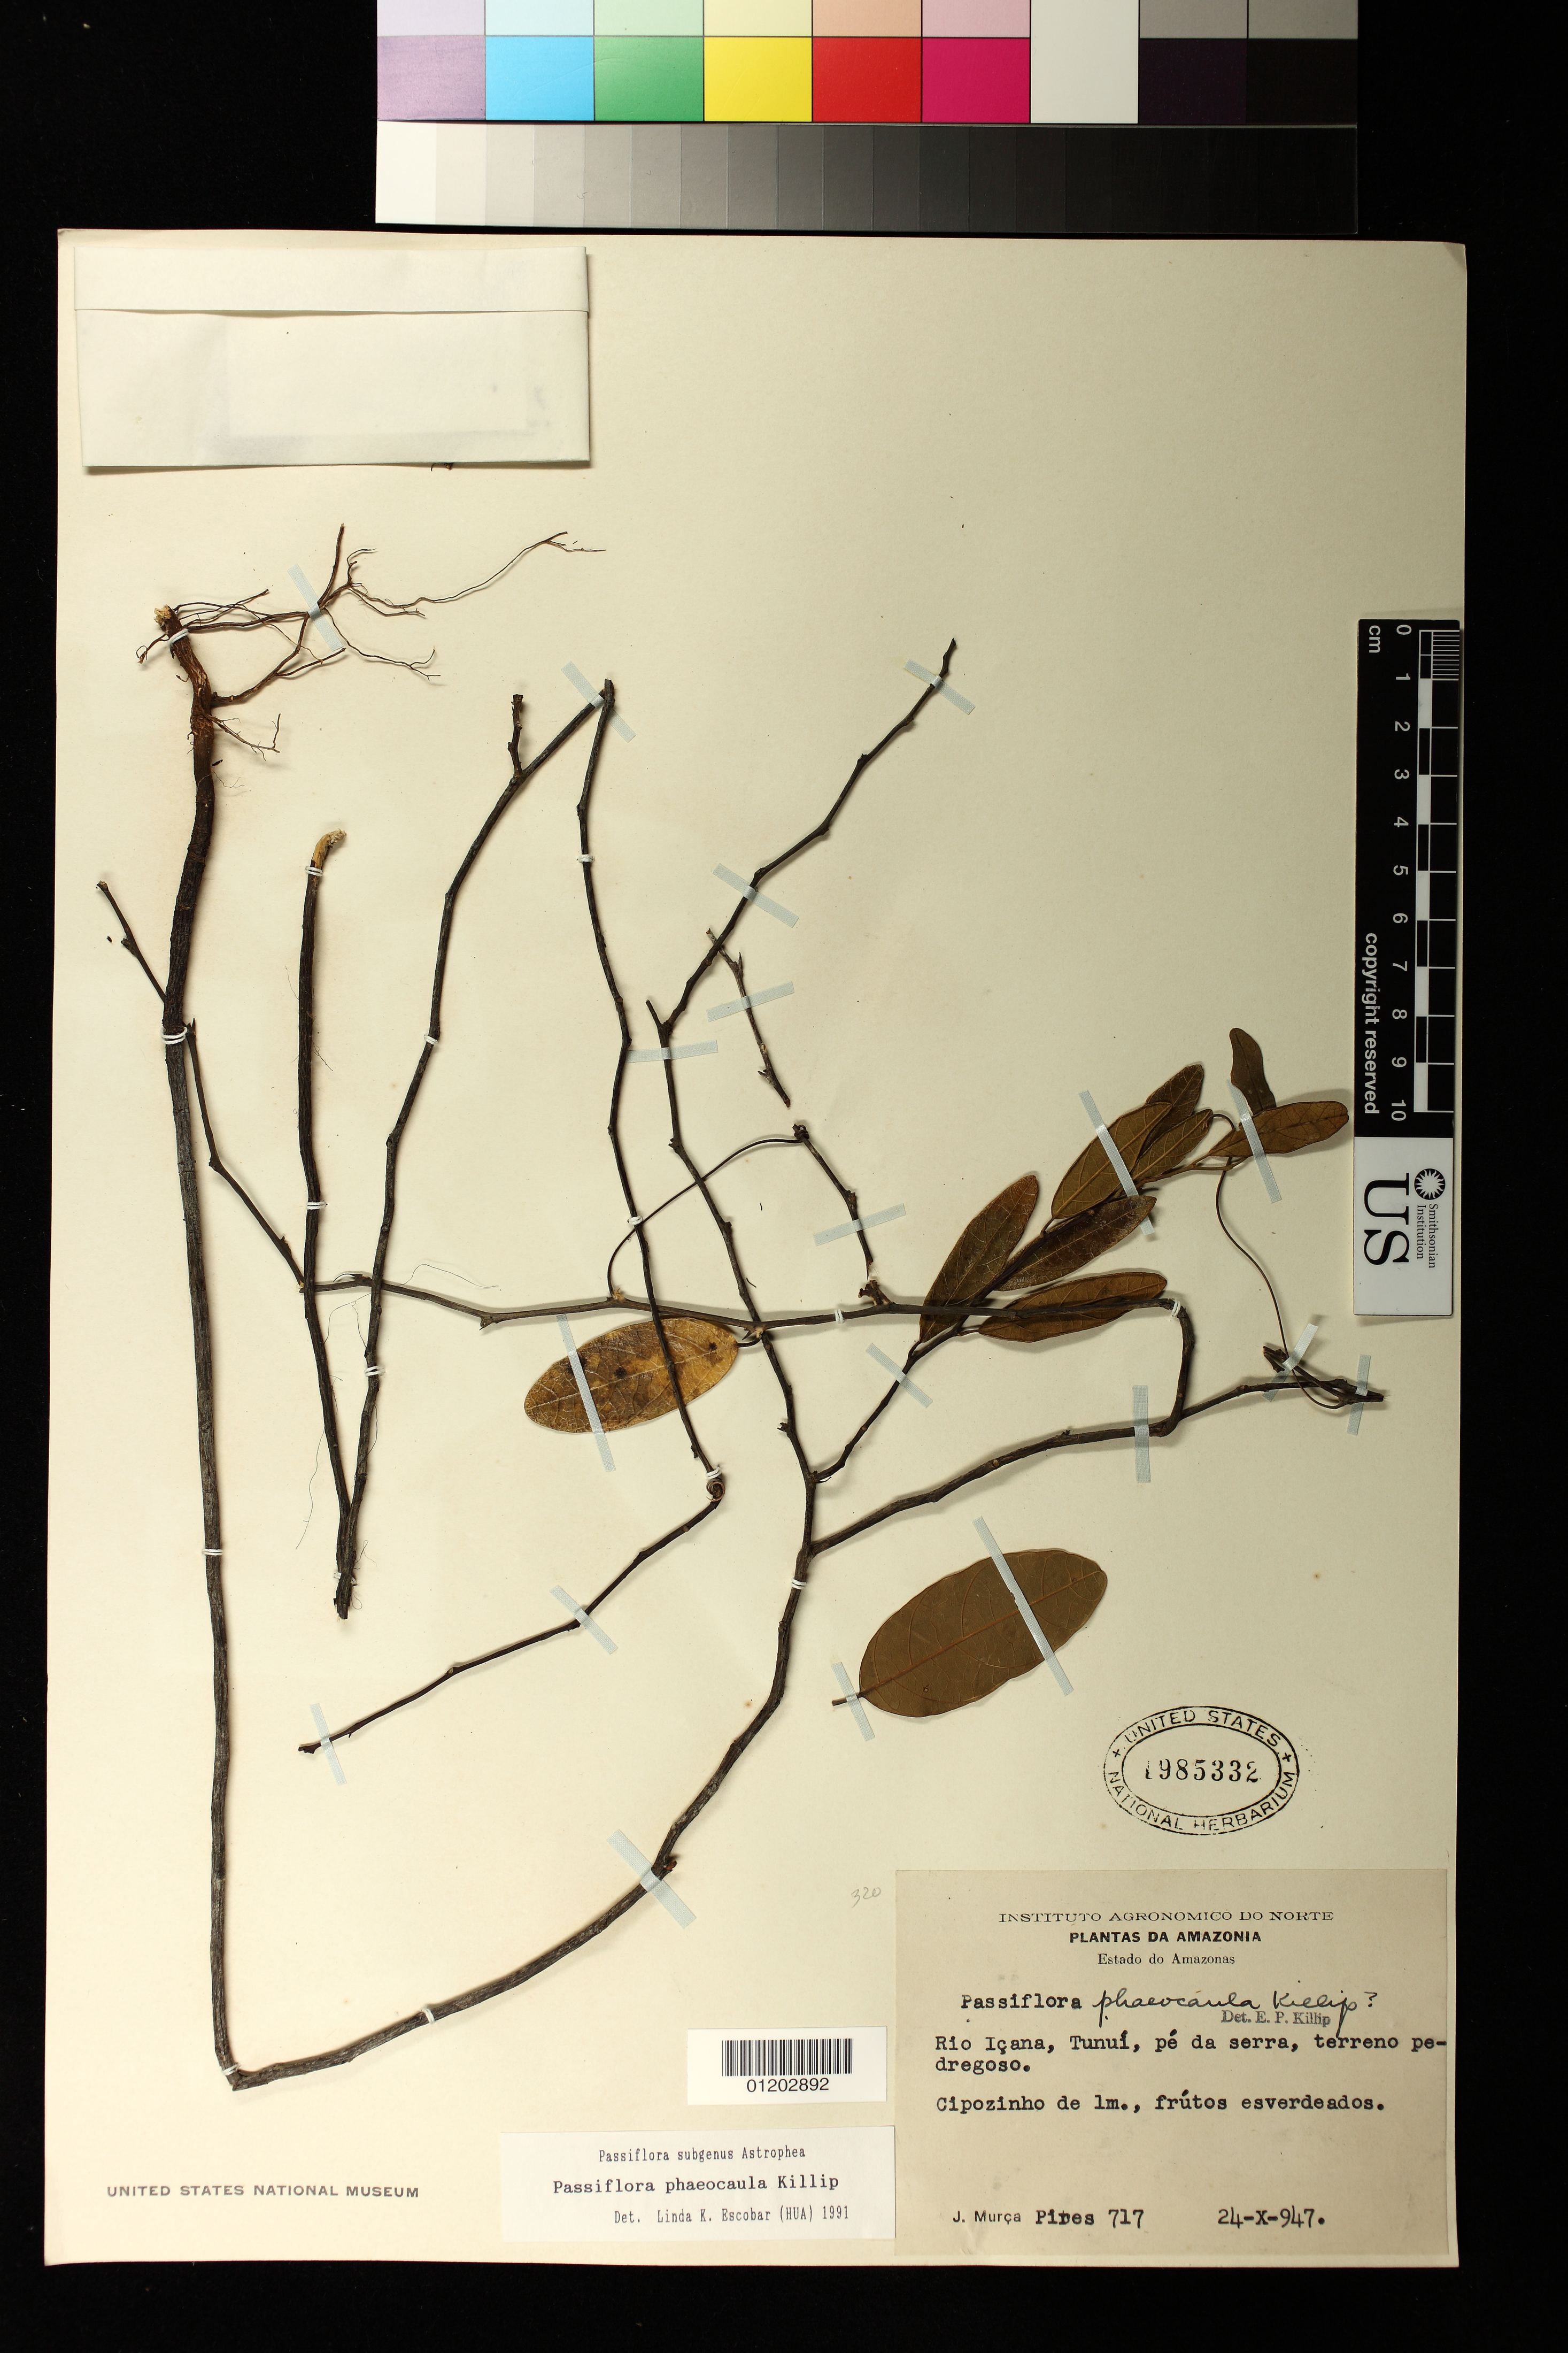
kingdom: Plantae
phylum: Tracheophyta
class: Magnoliopsida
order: Malpighiales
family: Passifloraceae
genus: Passiflora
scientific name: Passiflora phaeocaula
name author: Killip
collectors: J. M. Pires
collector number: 717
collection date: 1947-10-24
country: Brazil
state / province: Amazonas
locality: Rio Icana, Tunui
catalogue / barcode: US 1985332